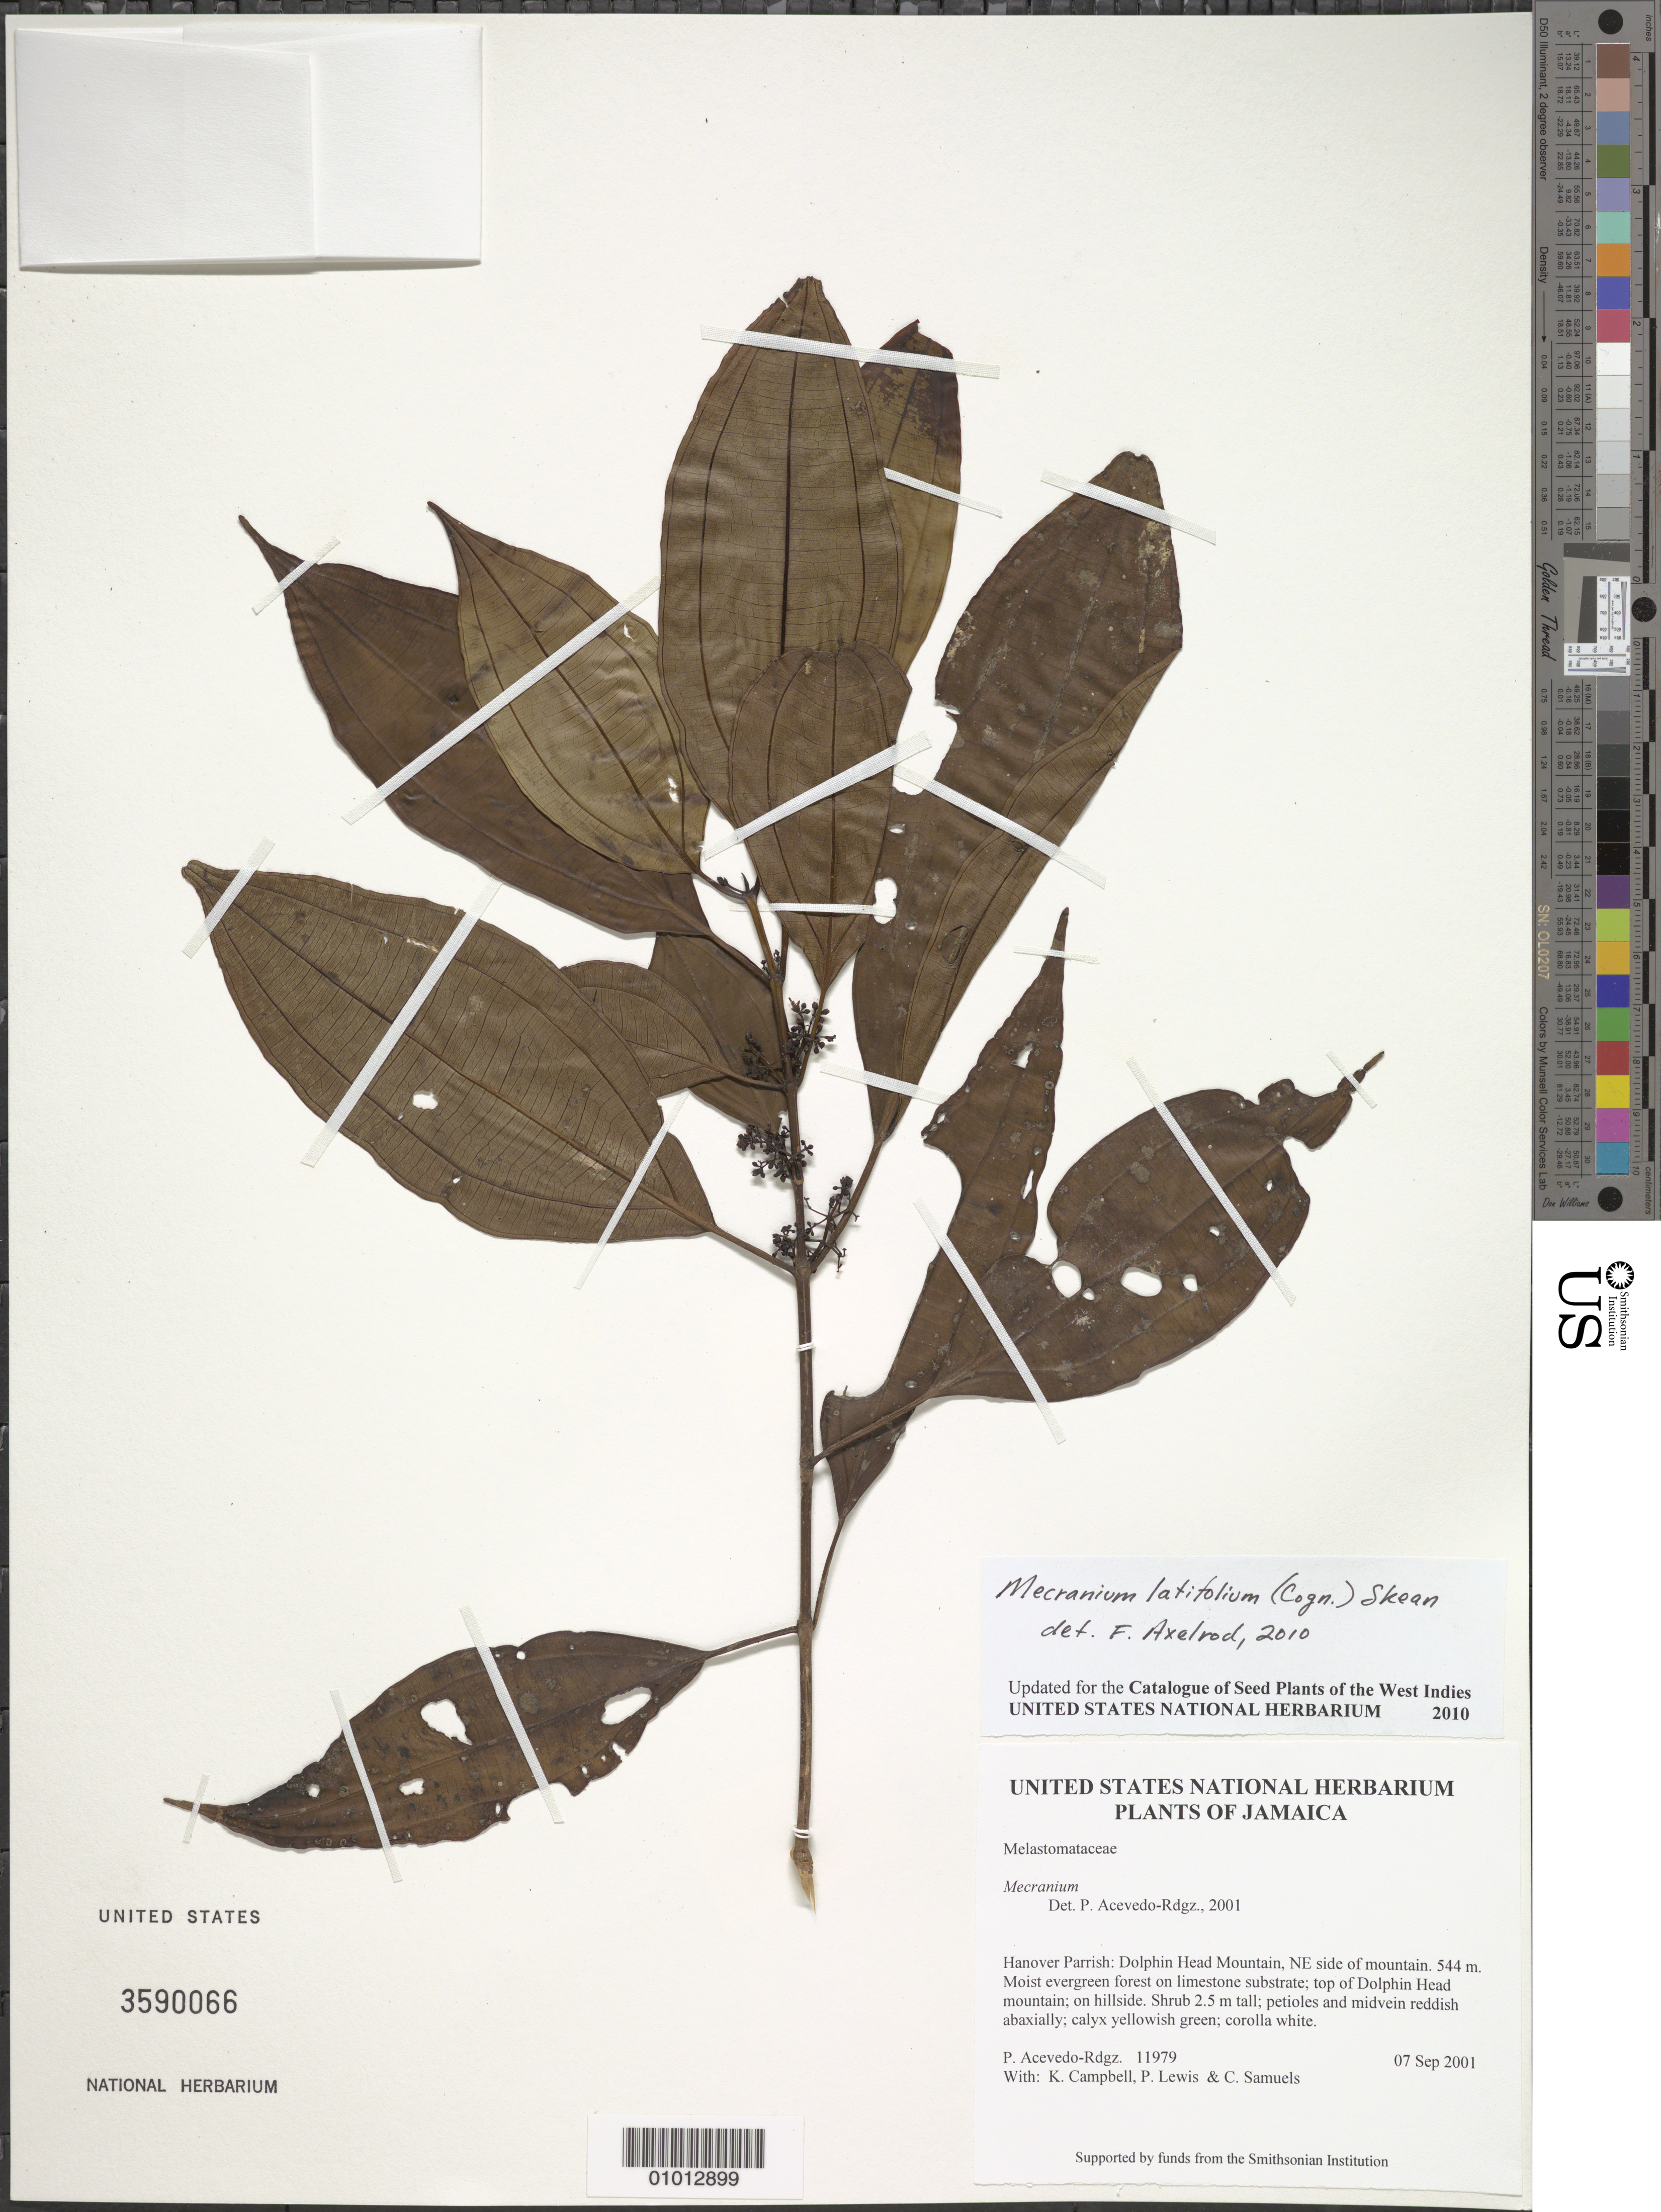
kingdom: Plantae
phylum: Tracheophyta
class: Magnoliopsida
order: Myrtales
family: Melastomataceae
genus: Mecranium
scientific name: Mecranium latifolium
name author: (Cogn.) Skean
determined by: Axelrod, F. S.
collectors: P. Acevedo-Rodr., K. Campbell, P. Lewis & C. Samuels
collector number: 11979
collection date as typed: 07 Sep 2001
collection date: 2001-09-07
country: Jamaica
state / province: Hanover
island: Jamaica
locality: Hanover Parrish: Dolphin Head Mountain, NE side of mountain.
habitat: Moist evergreen forest on limestone substrate; top of Dolphin Head mountain; on hillside.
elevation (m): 544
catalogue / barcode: US 3590066